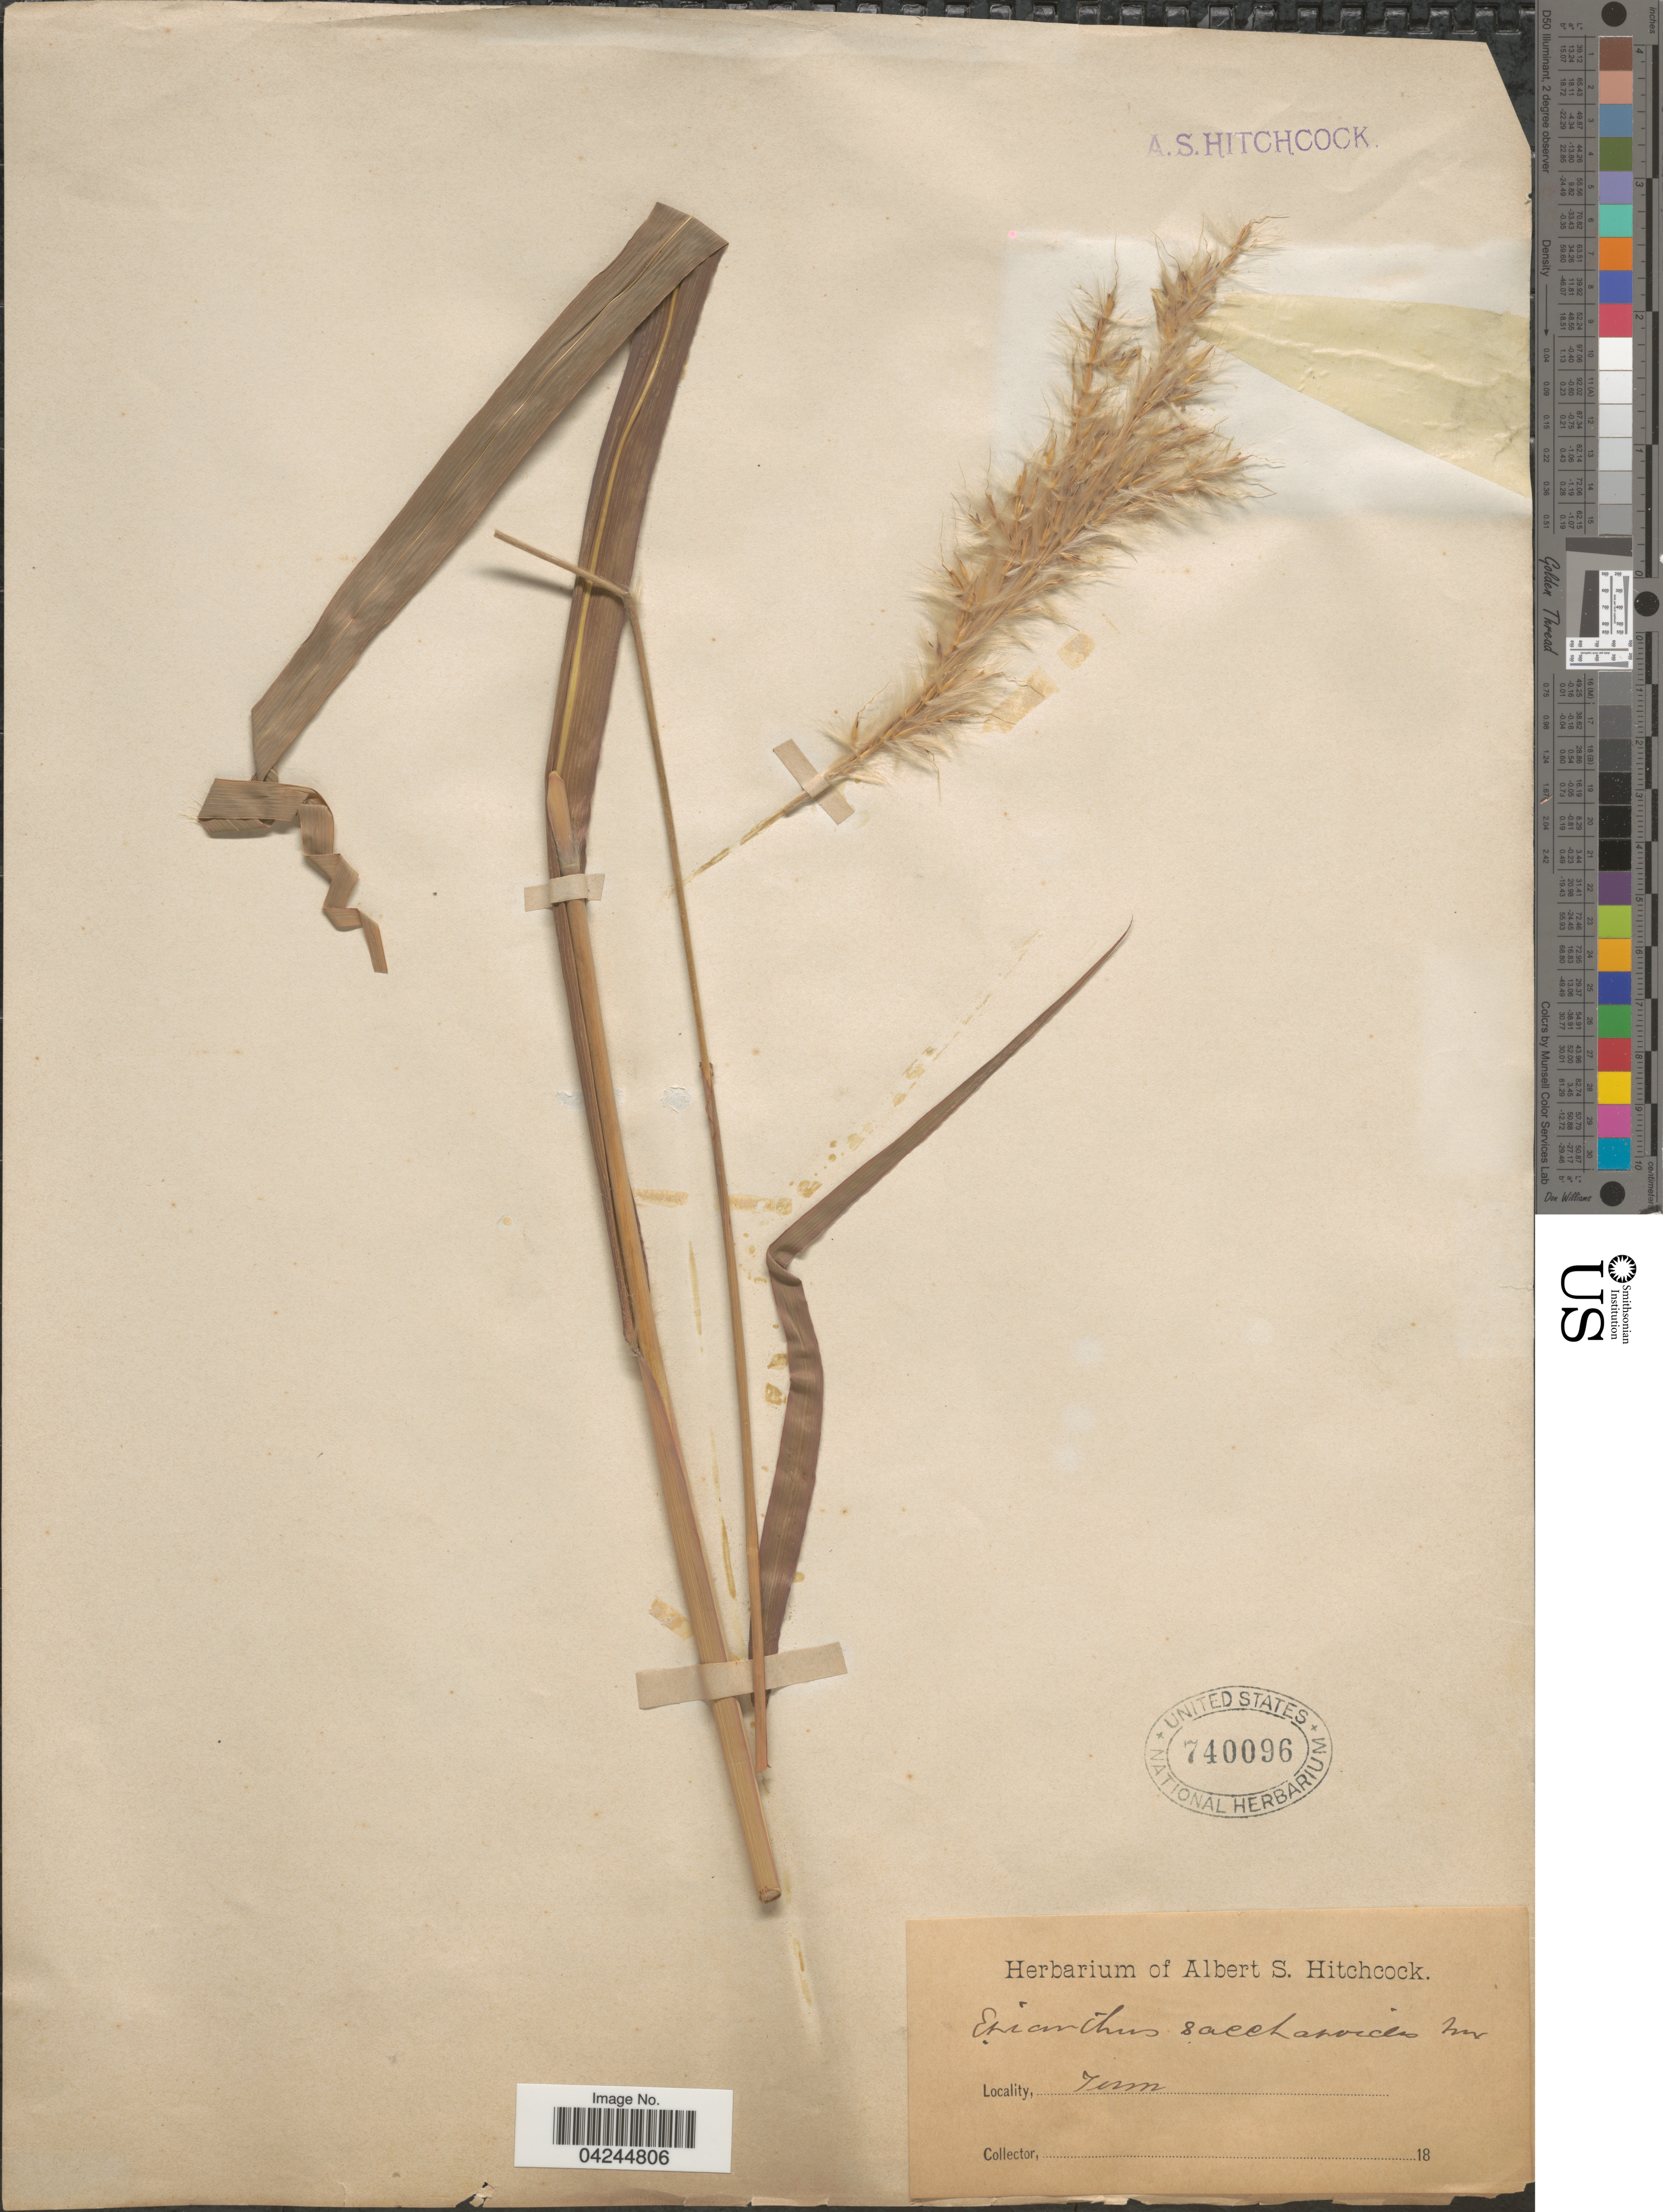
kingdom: Plantae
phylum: Tracheophyta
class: Liliopsida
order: Poales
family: Poaceae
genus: Erianthus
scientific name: Erianthus alopecuroides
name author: Elliott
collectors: Ex herb. A. S. Hitchcock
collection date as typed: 18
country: United States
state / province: Tennessee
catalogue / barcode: US 740096